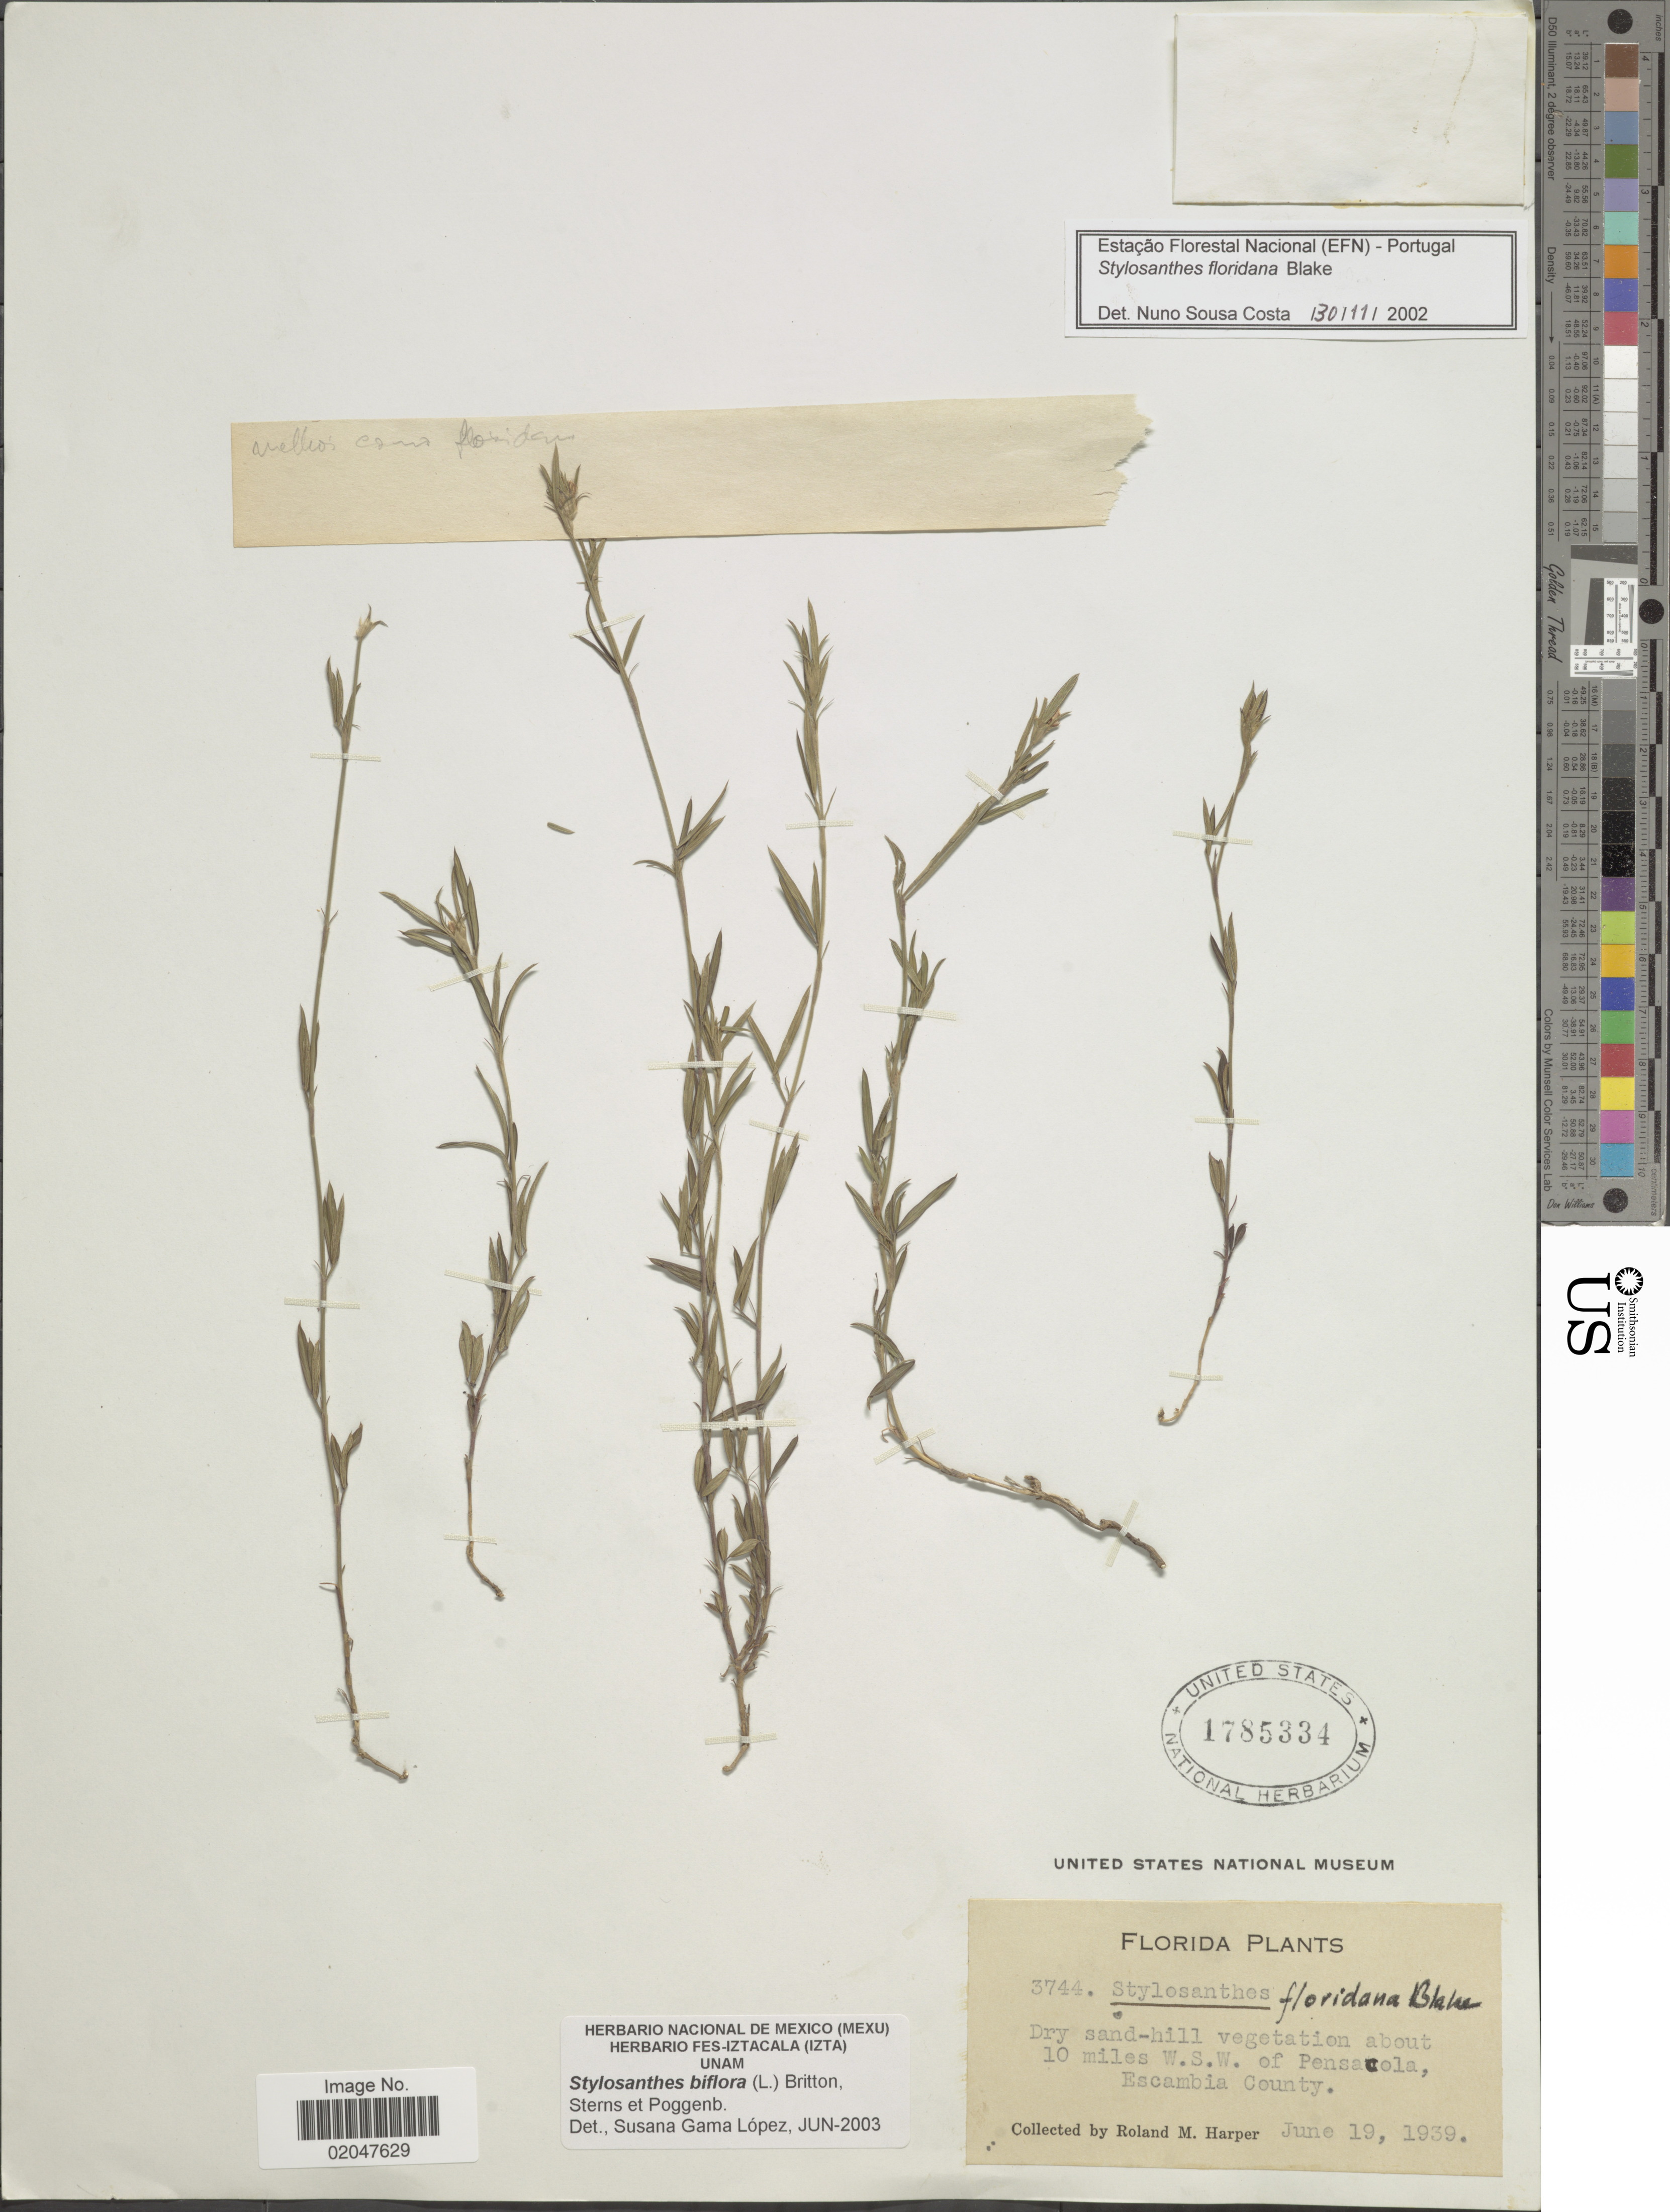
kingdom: Plantae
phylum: Tracheophyta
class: Magnoliopsida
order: Fabales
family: Fabaceae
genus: Stylosanthes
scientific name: Stylosanthes biflora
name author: (L.) Britton et al.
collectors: R. M. Harper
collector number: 3744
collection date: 1939-06-19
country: United States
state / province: Florida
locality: About 10 miles W.S.W. of Pensacola, Escambia County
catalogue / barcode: US 1785334